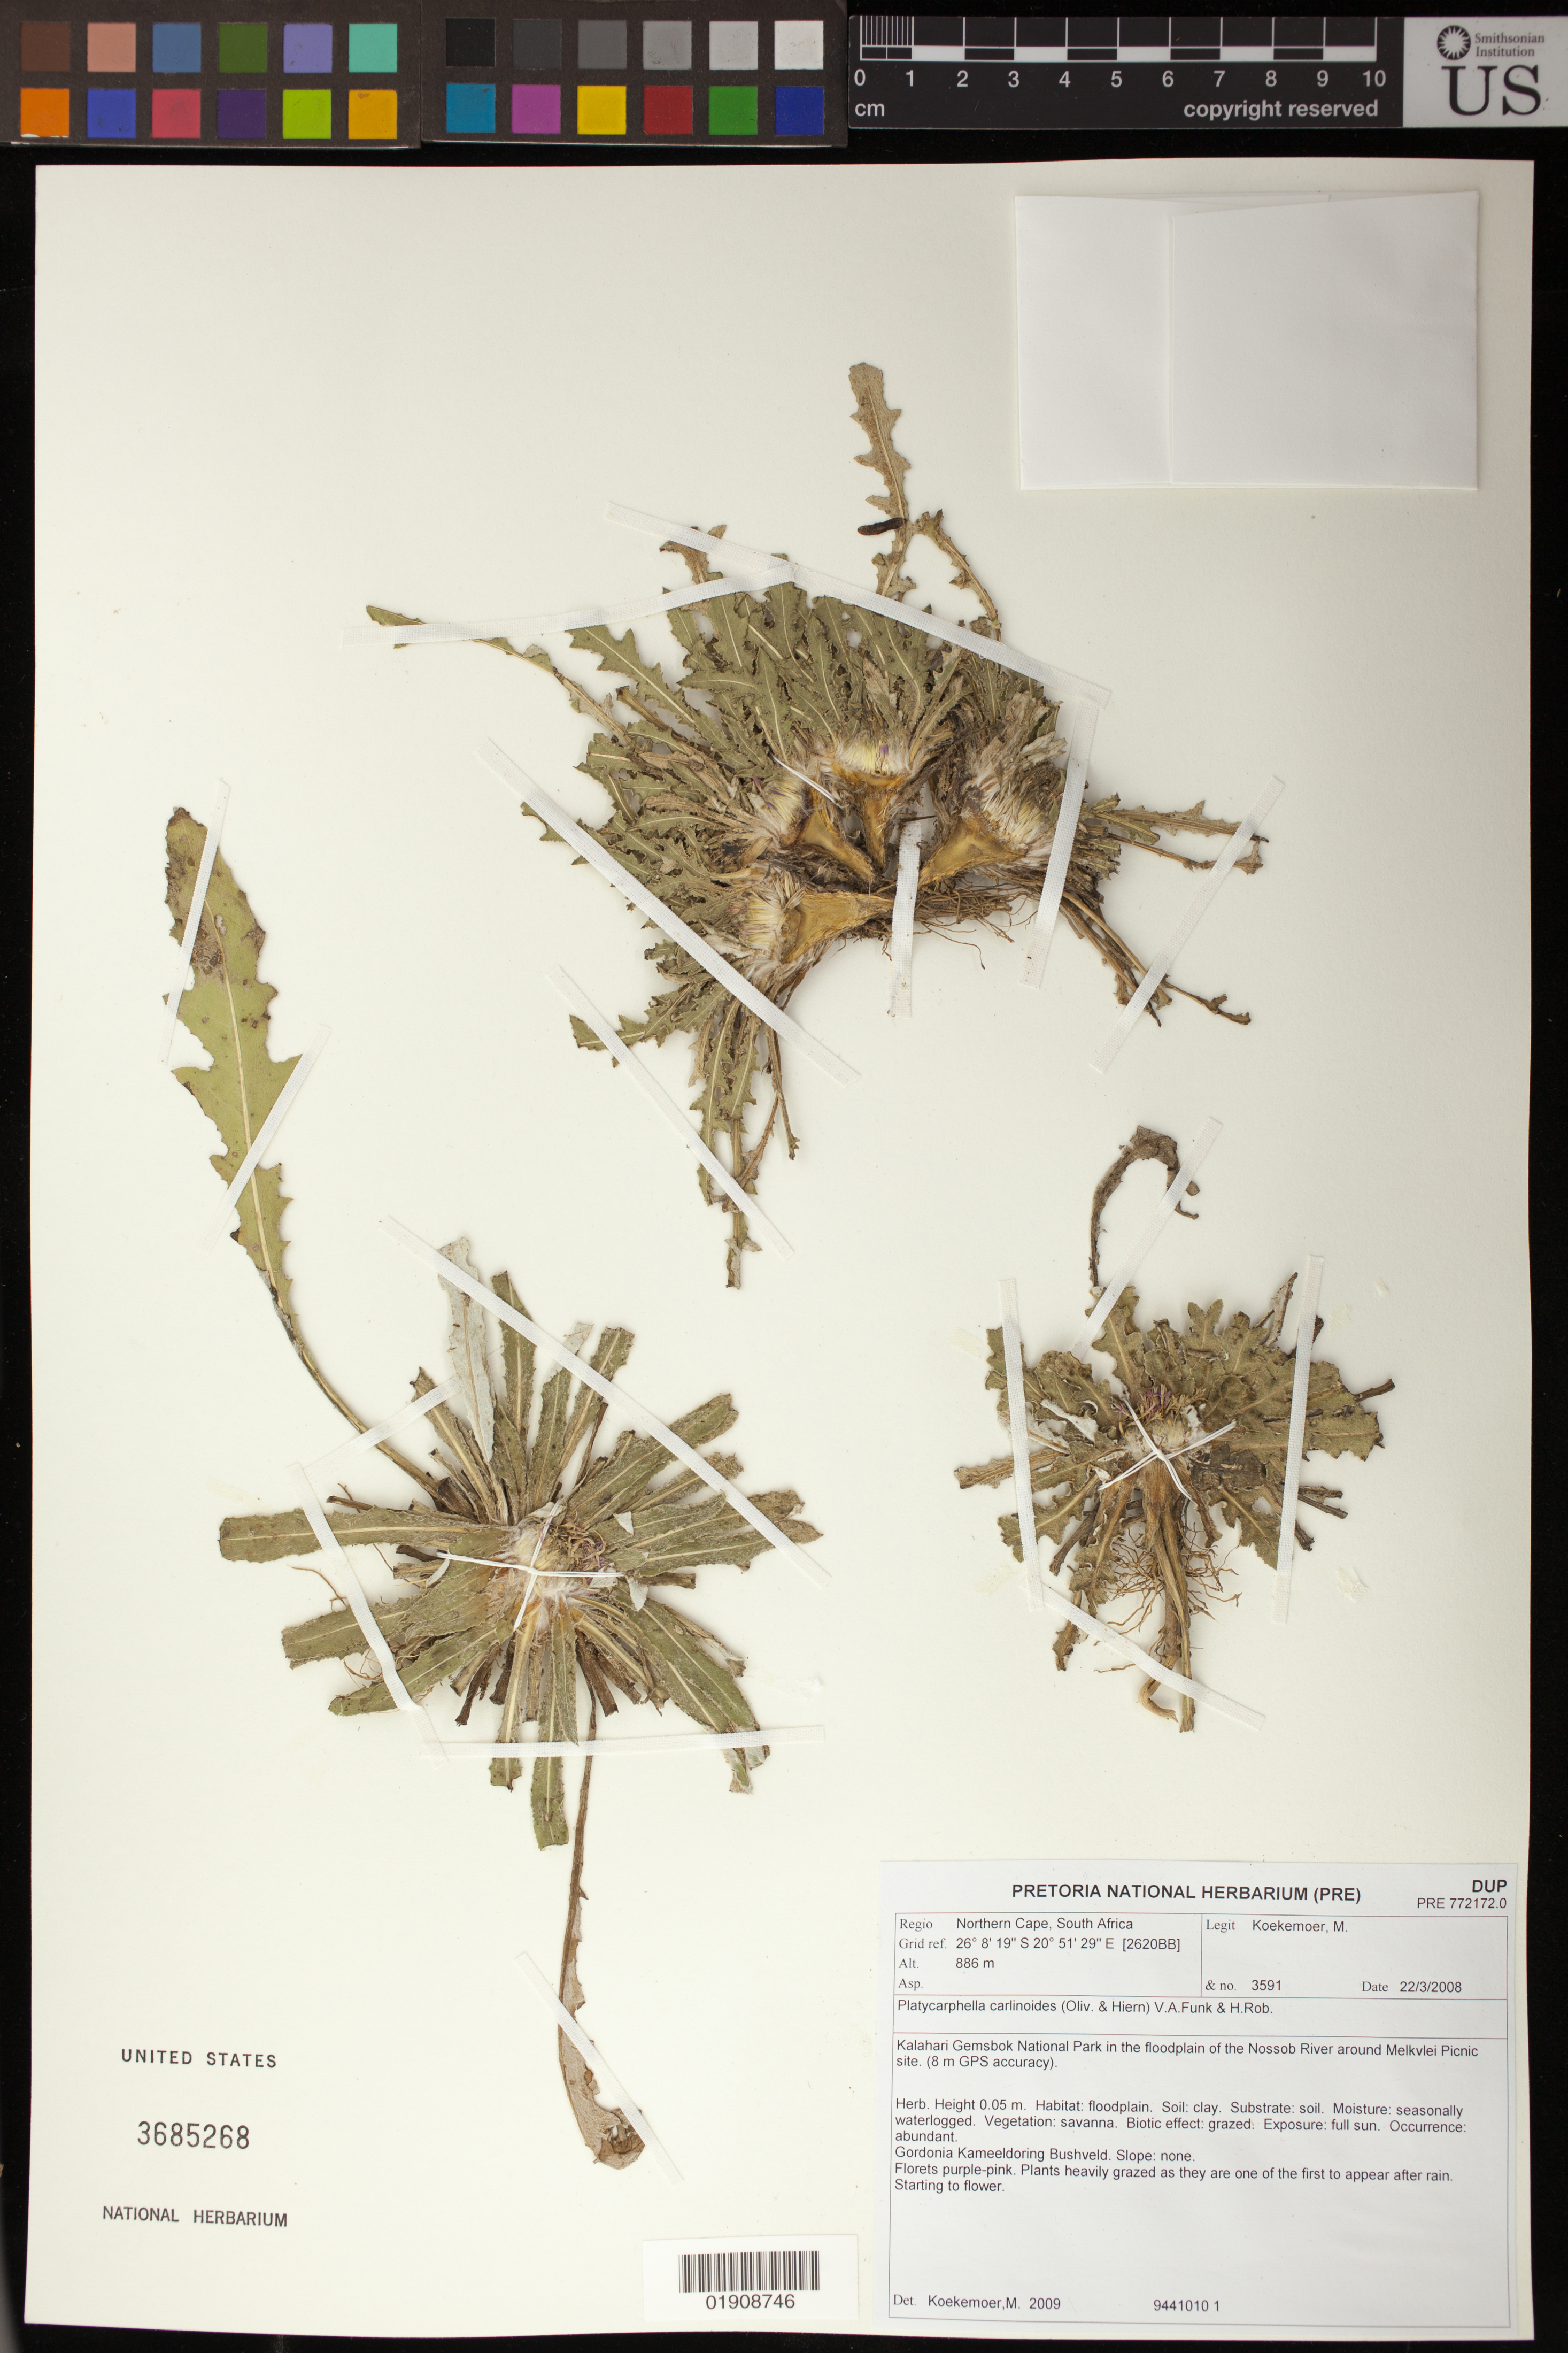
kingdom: Plantae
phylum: Tracheophyta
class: Magnoliopsida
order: Asterales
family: Asteraceae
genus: Platycarphella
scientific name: Platycarphella carlinoides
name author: (Oliv. & Hiern) V.A. Funk & H. Rob.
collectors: M. Koekemoer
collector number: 3591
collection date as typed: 22 March 2008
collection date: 2008-03-22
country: South Africa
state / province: Northern Cape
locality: Kalahari Gemsbok National Park in the floodplain of the Nossob River around Melkvlei Picnic site.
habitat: Floodplain, clay soil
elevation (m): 886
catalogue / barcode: US 3685268